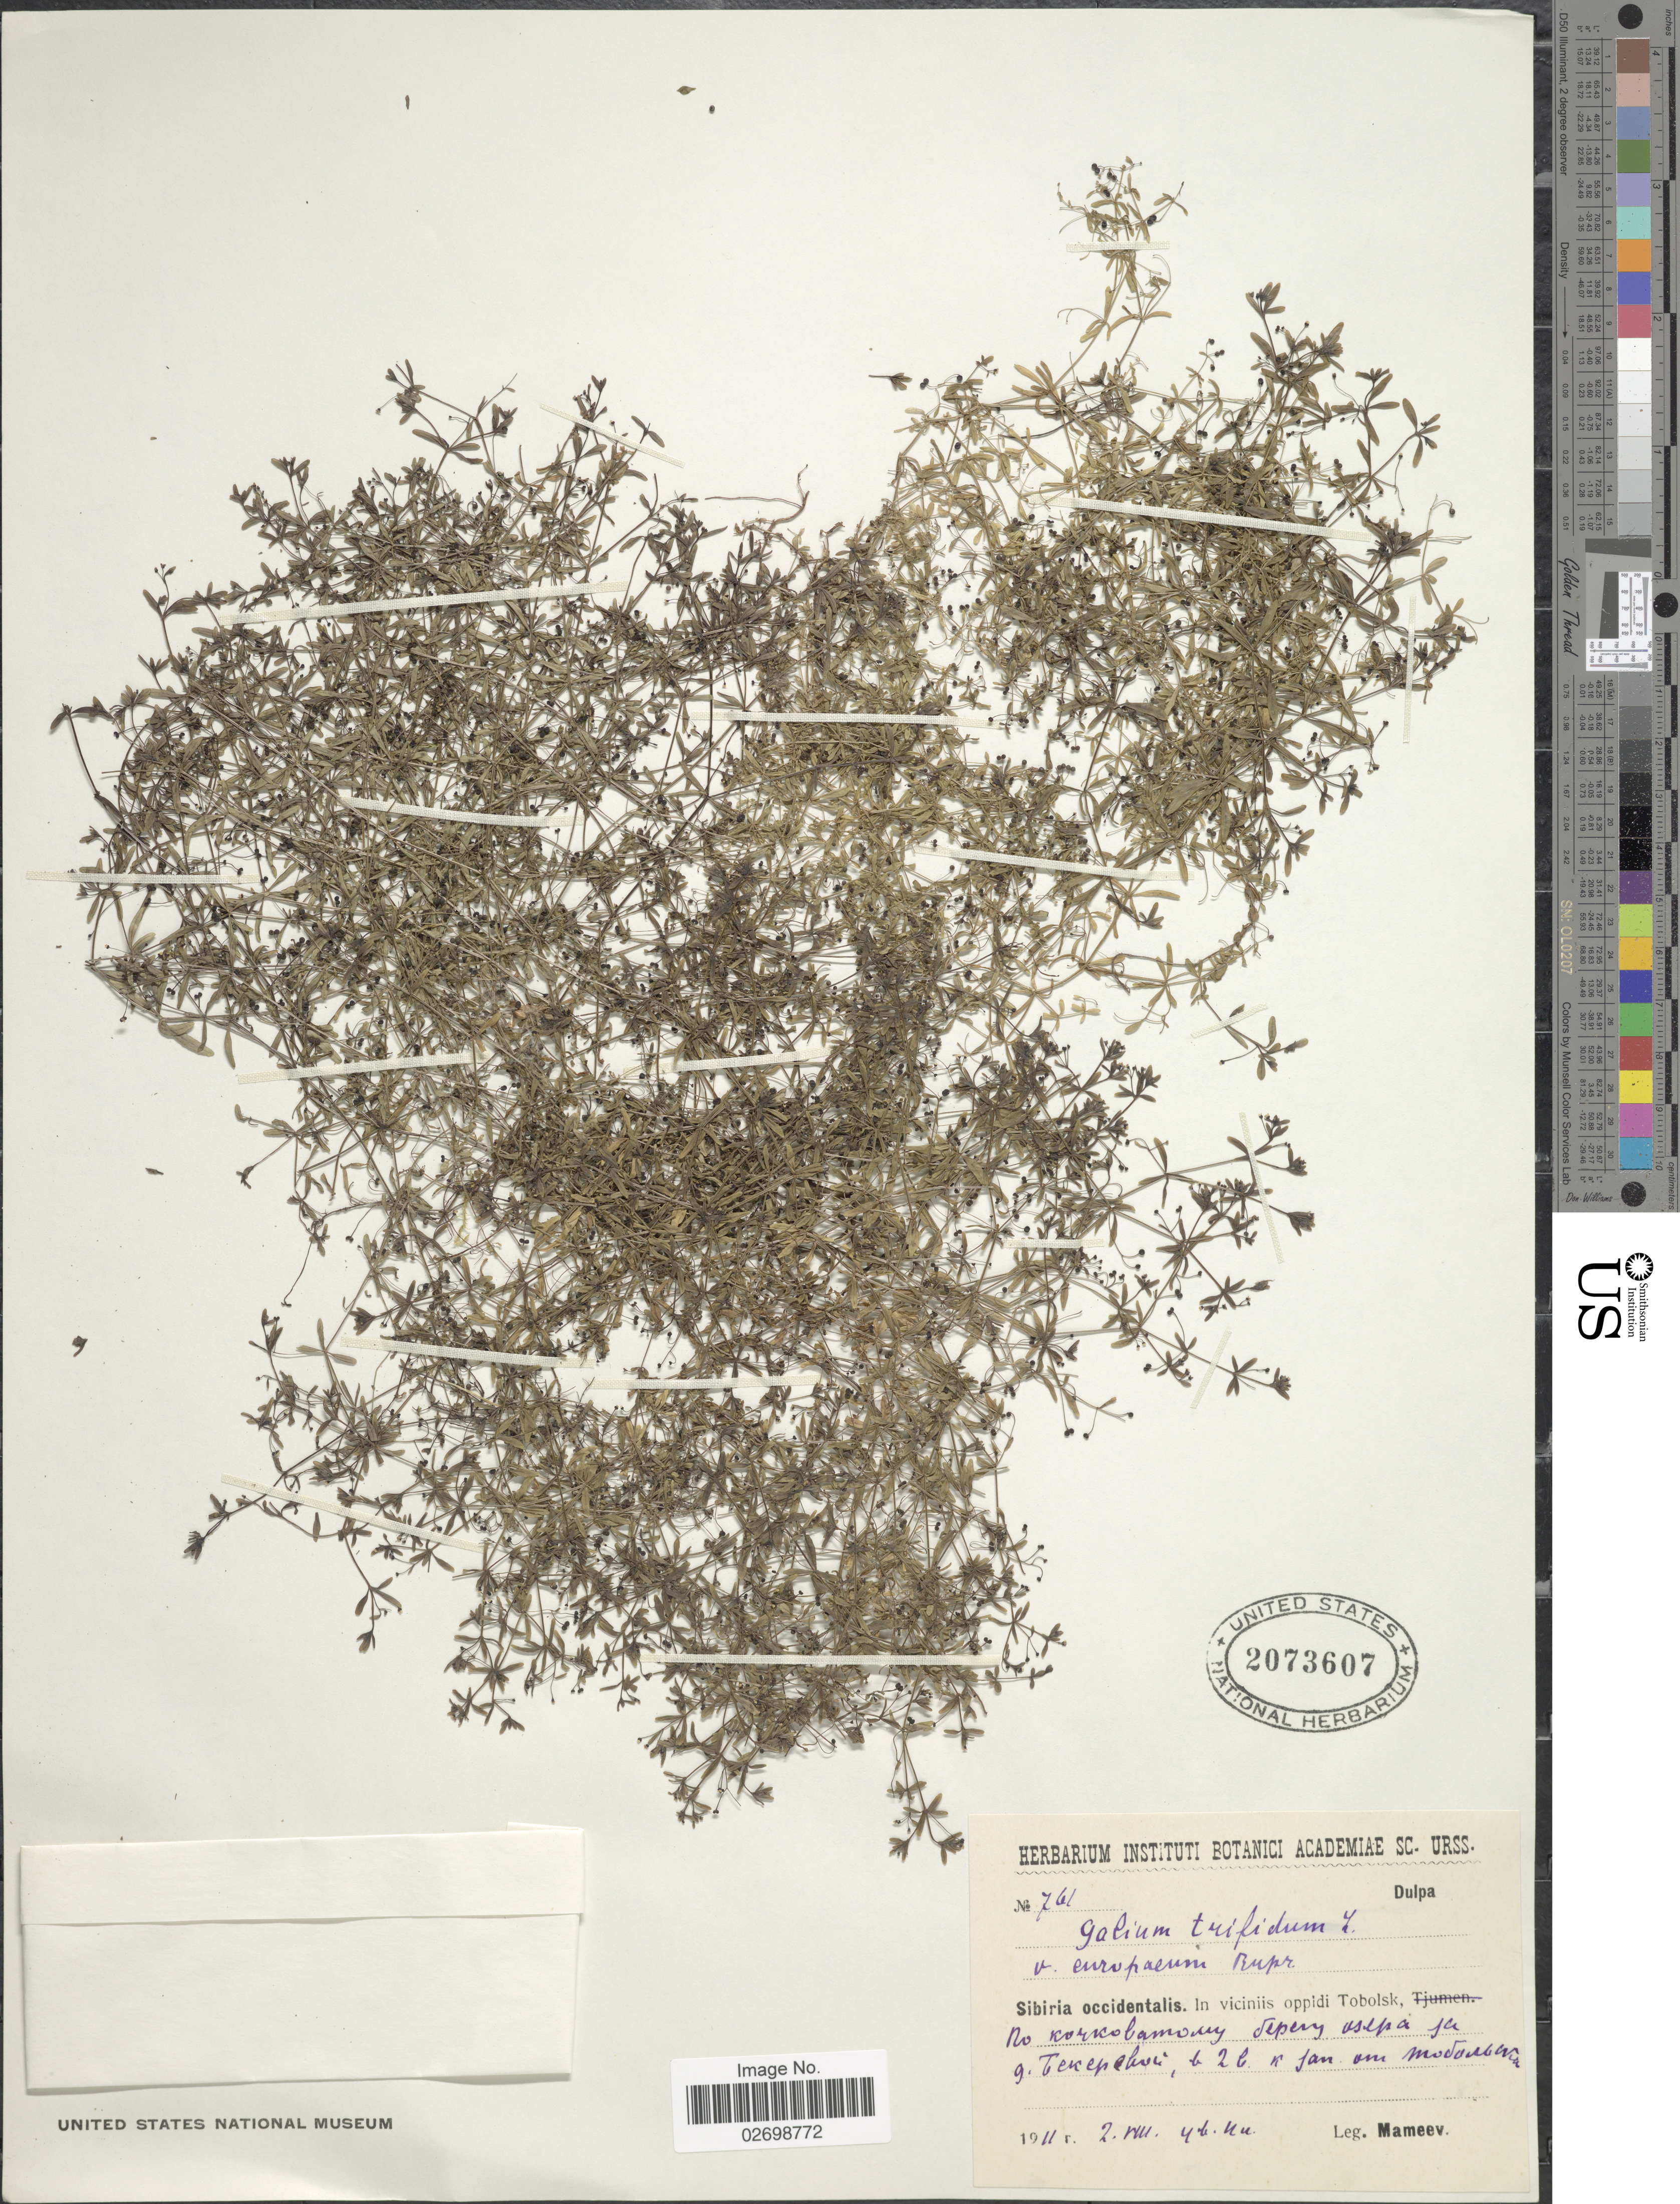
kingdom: Plantae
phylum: Tracheophyta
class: Magnoliopsida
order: Gentianales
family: Rubiaceae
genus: Galium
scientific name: Galium trifidum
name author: L.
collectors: Mameev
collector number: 761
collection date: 1911-08-02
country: Russian Federation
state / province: Tyumen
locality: Sibiria occidentalis, In viciniis oppidi Tobolsk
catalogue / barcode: US 2073607